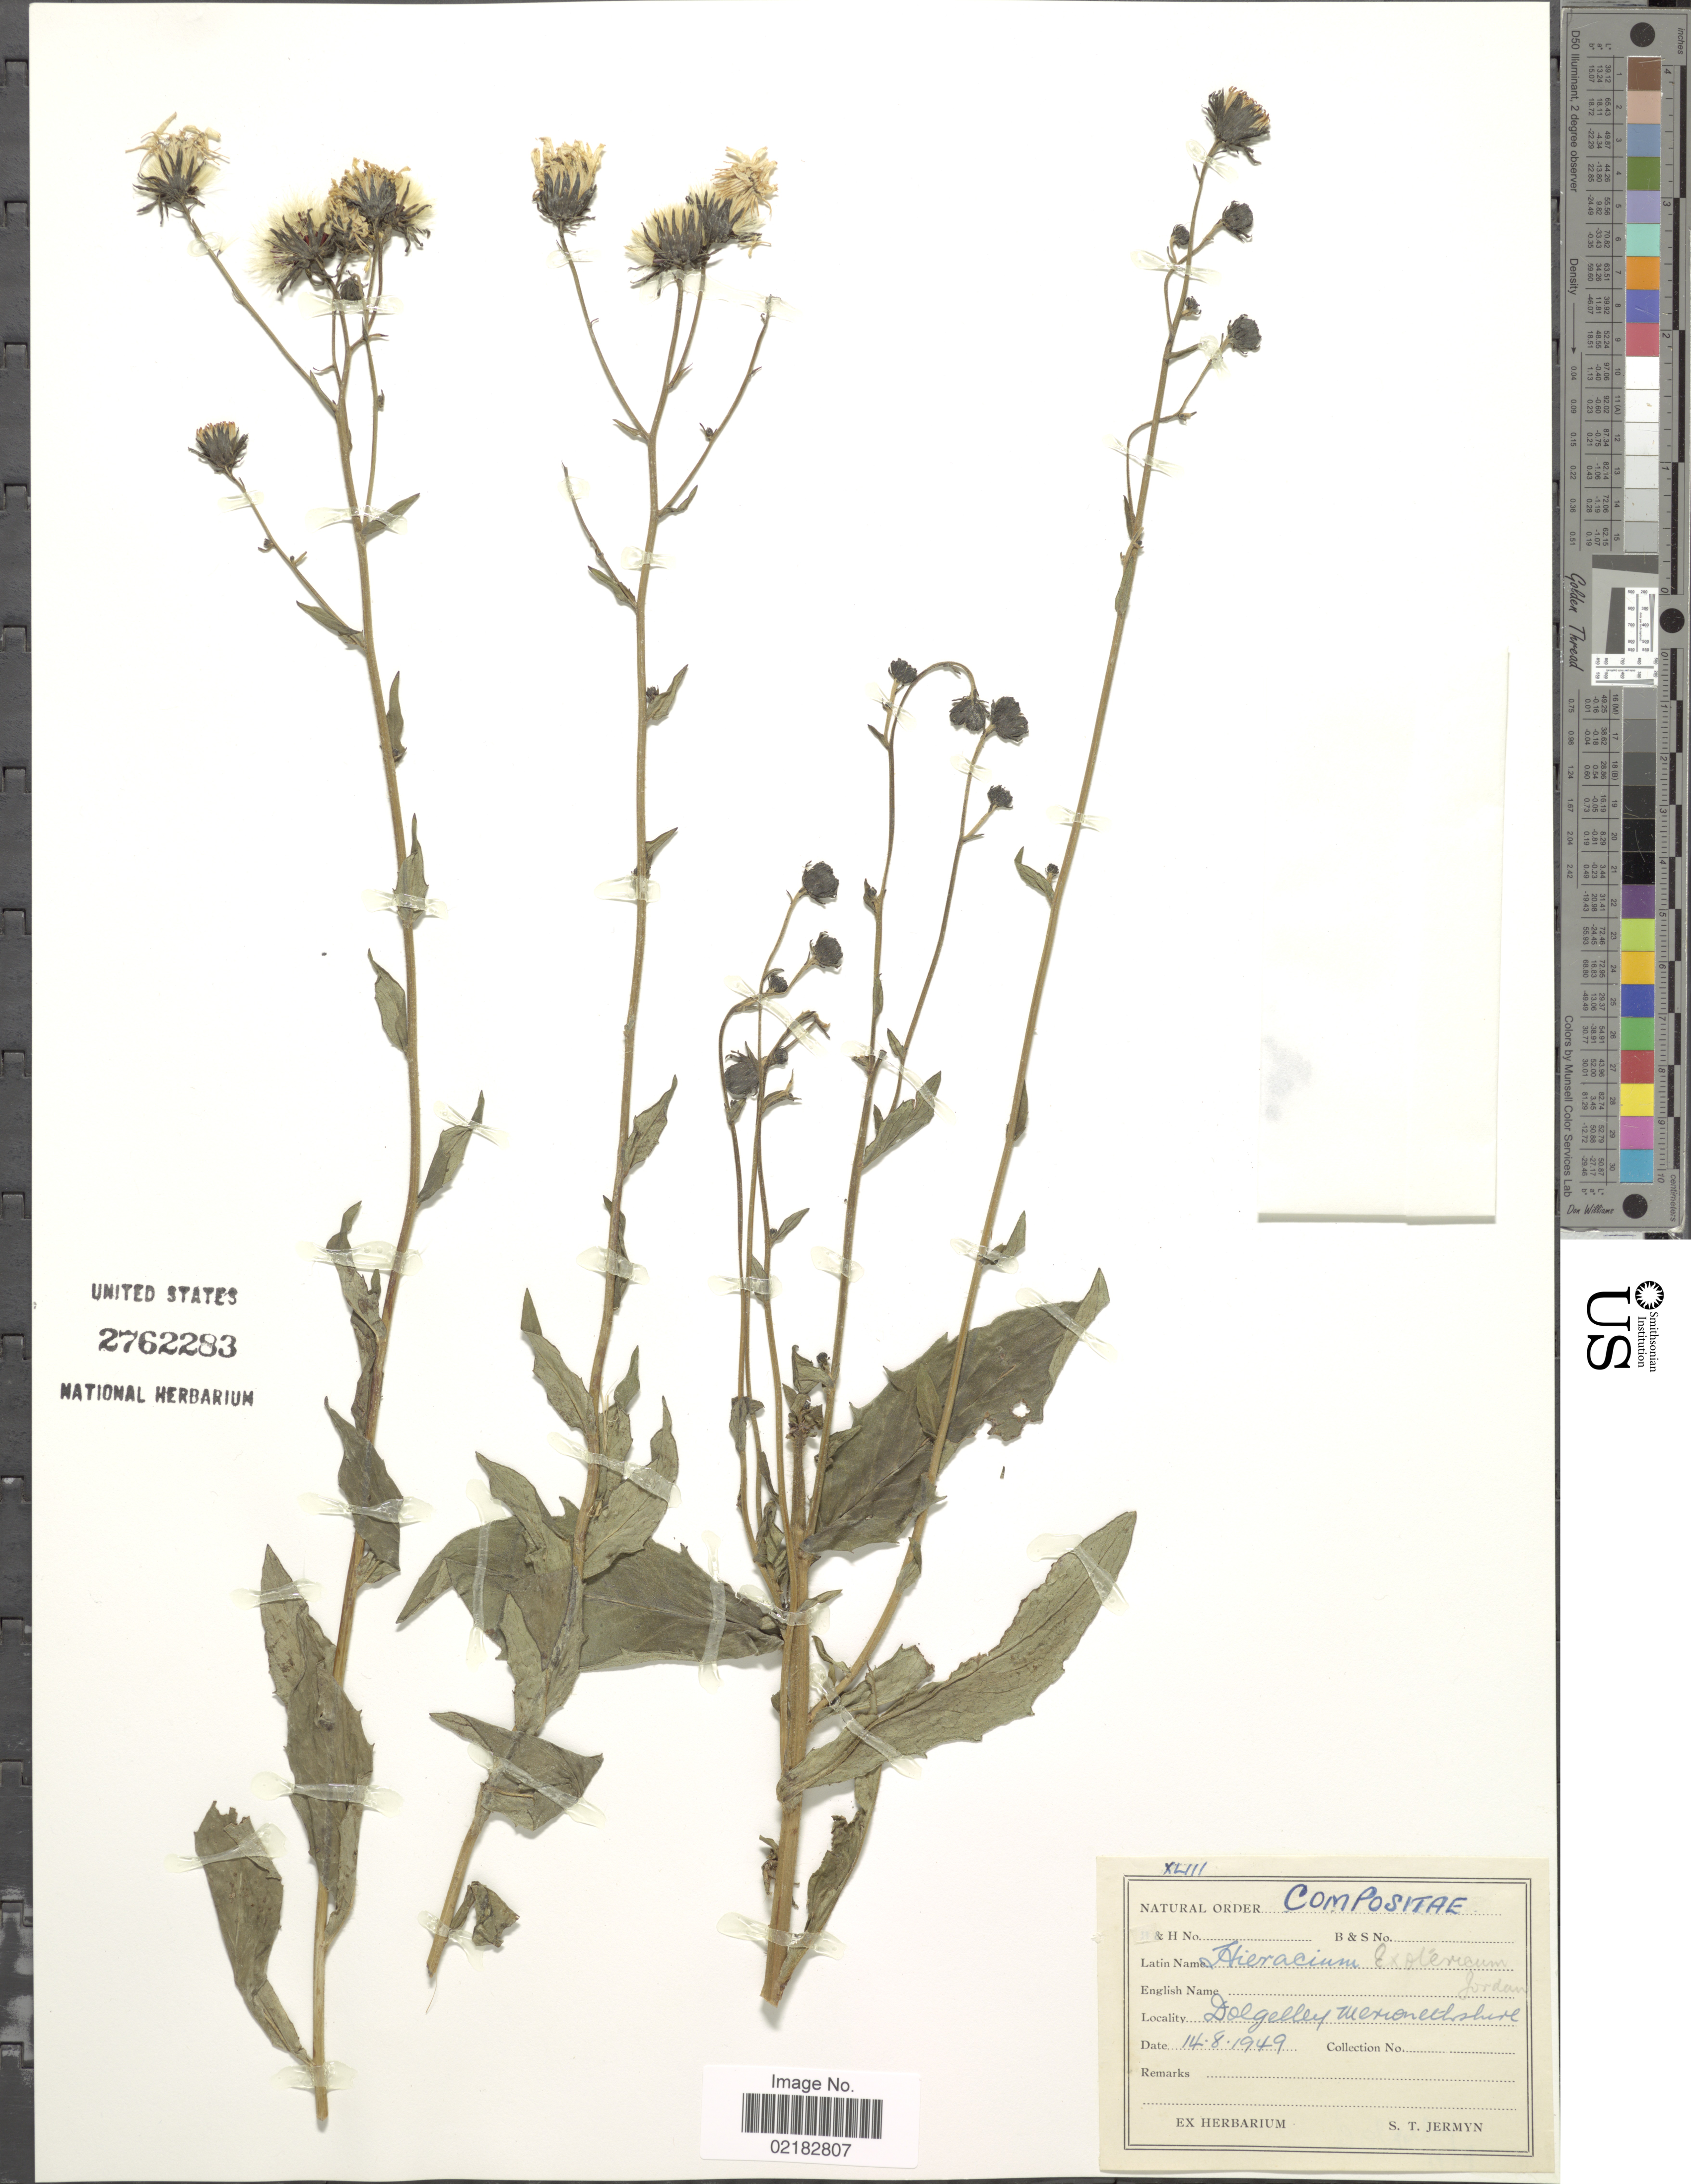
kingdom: Plantae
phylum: Tracheophyta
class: Magnoliopsida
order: Asterales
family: Asteraceae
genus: Hieracium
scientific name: Hieracium murorum subsp. exotericum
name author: (Boreau) Sudre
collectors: S. Jermyn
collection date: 1949-08-14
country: United Kingdom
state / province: Wales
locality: Dolgelley Merionethshire. Great Britain.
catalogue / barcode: US 2762283